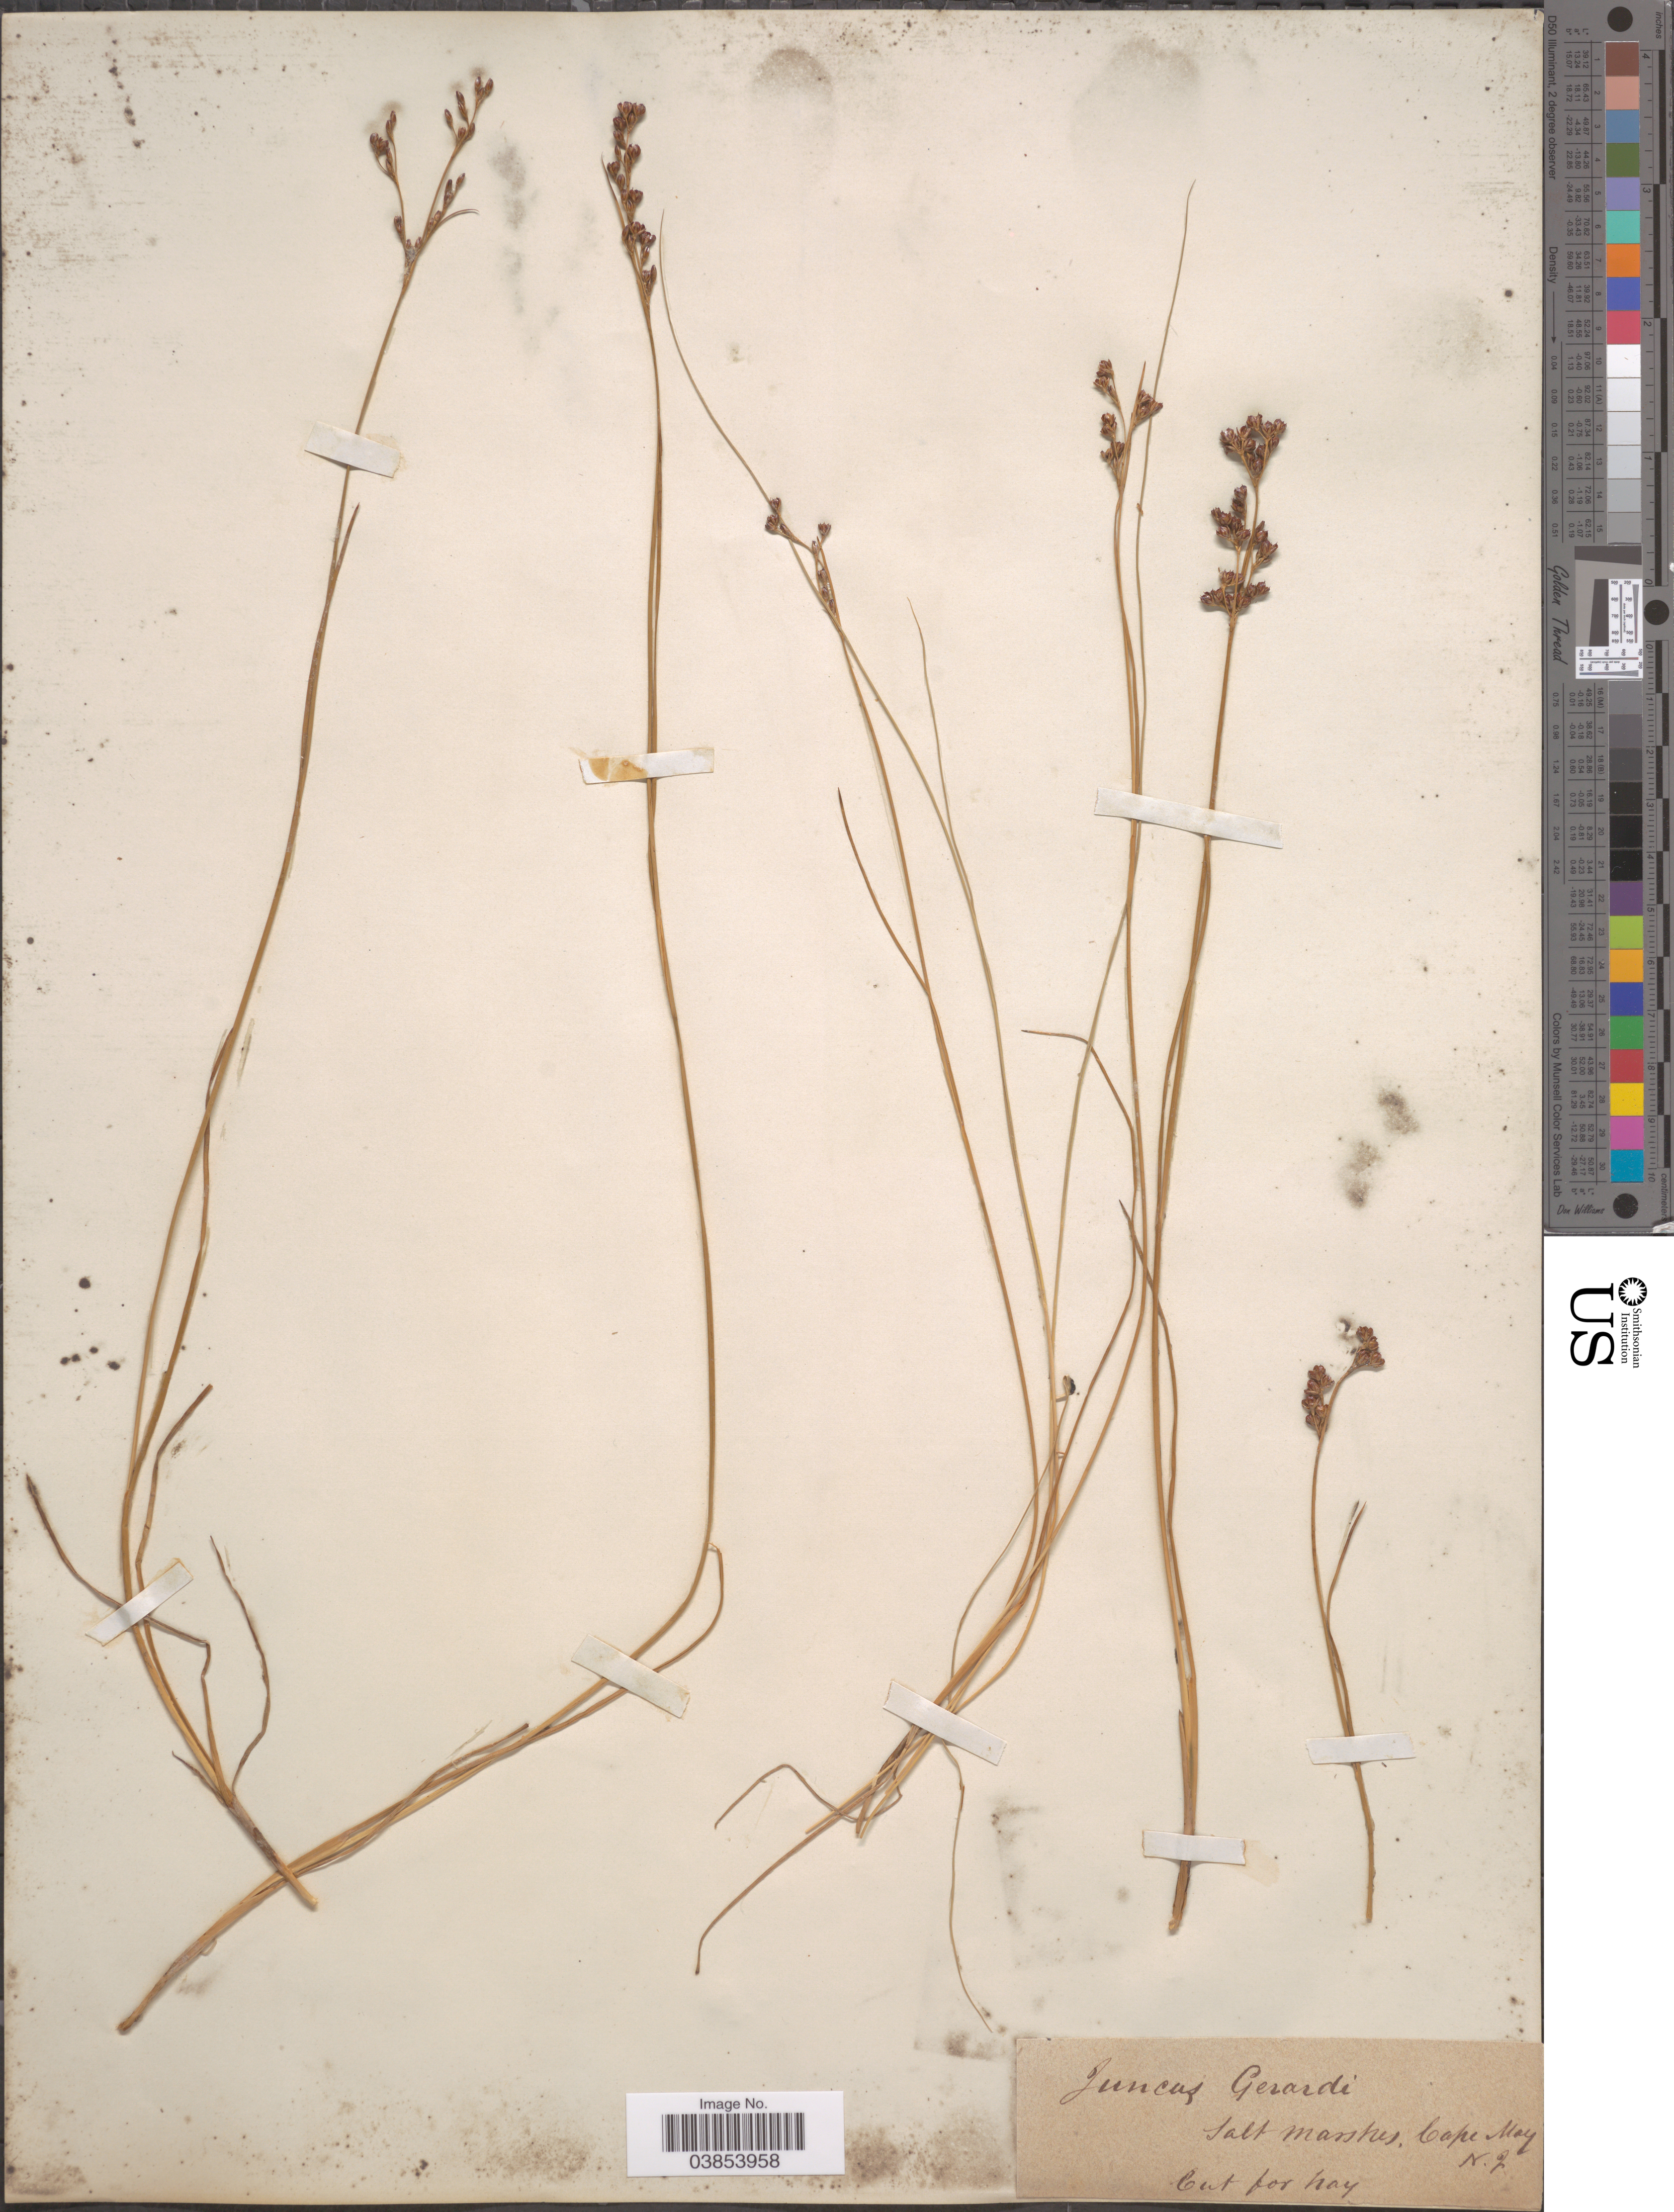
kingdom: Plantae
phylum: Tracheophyta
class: Liliopsida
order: Poales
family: Juncaceae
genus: Juncus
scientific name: Juncus gerardi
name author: Loisel.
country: United States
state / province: New Jersey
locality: Salt marshes, Cape May.